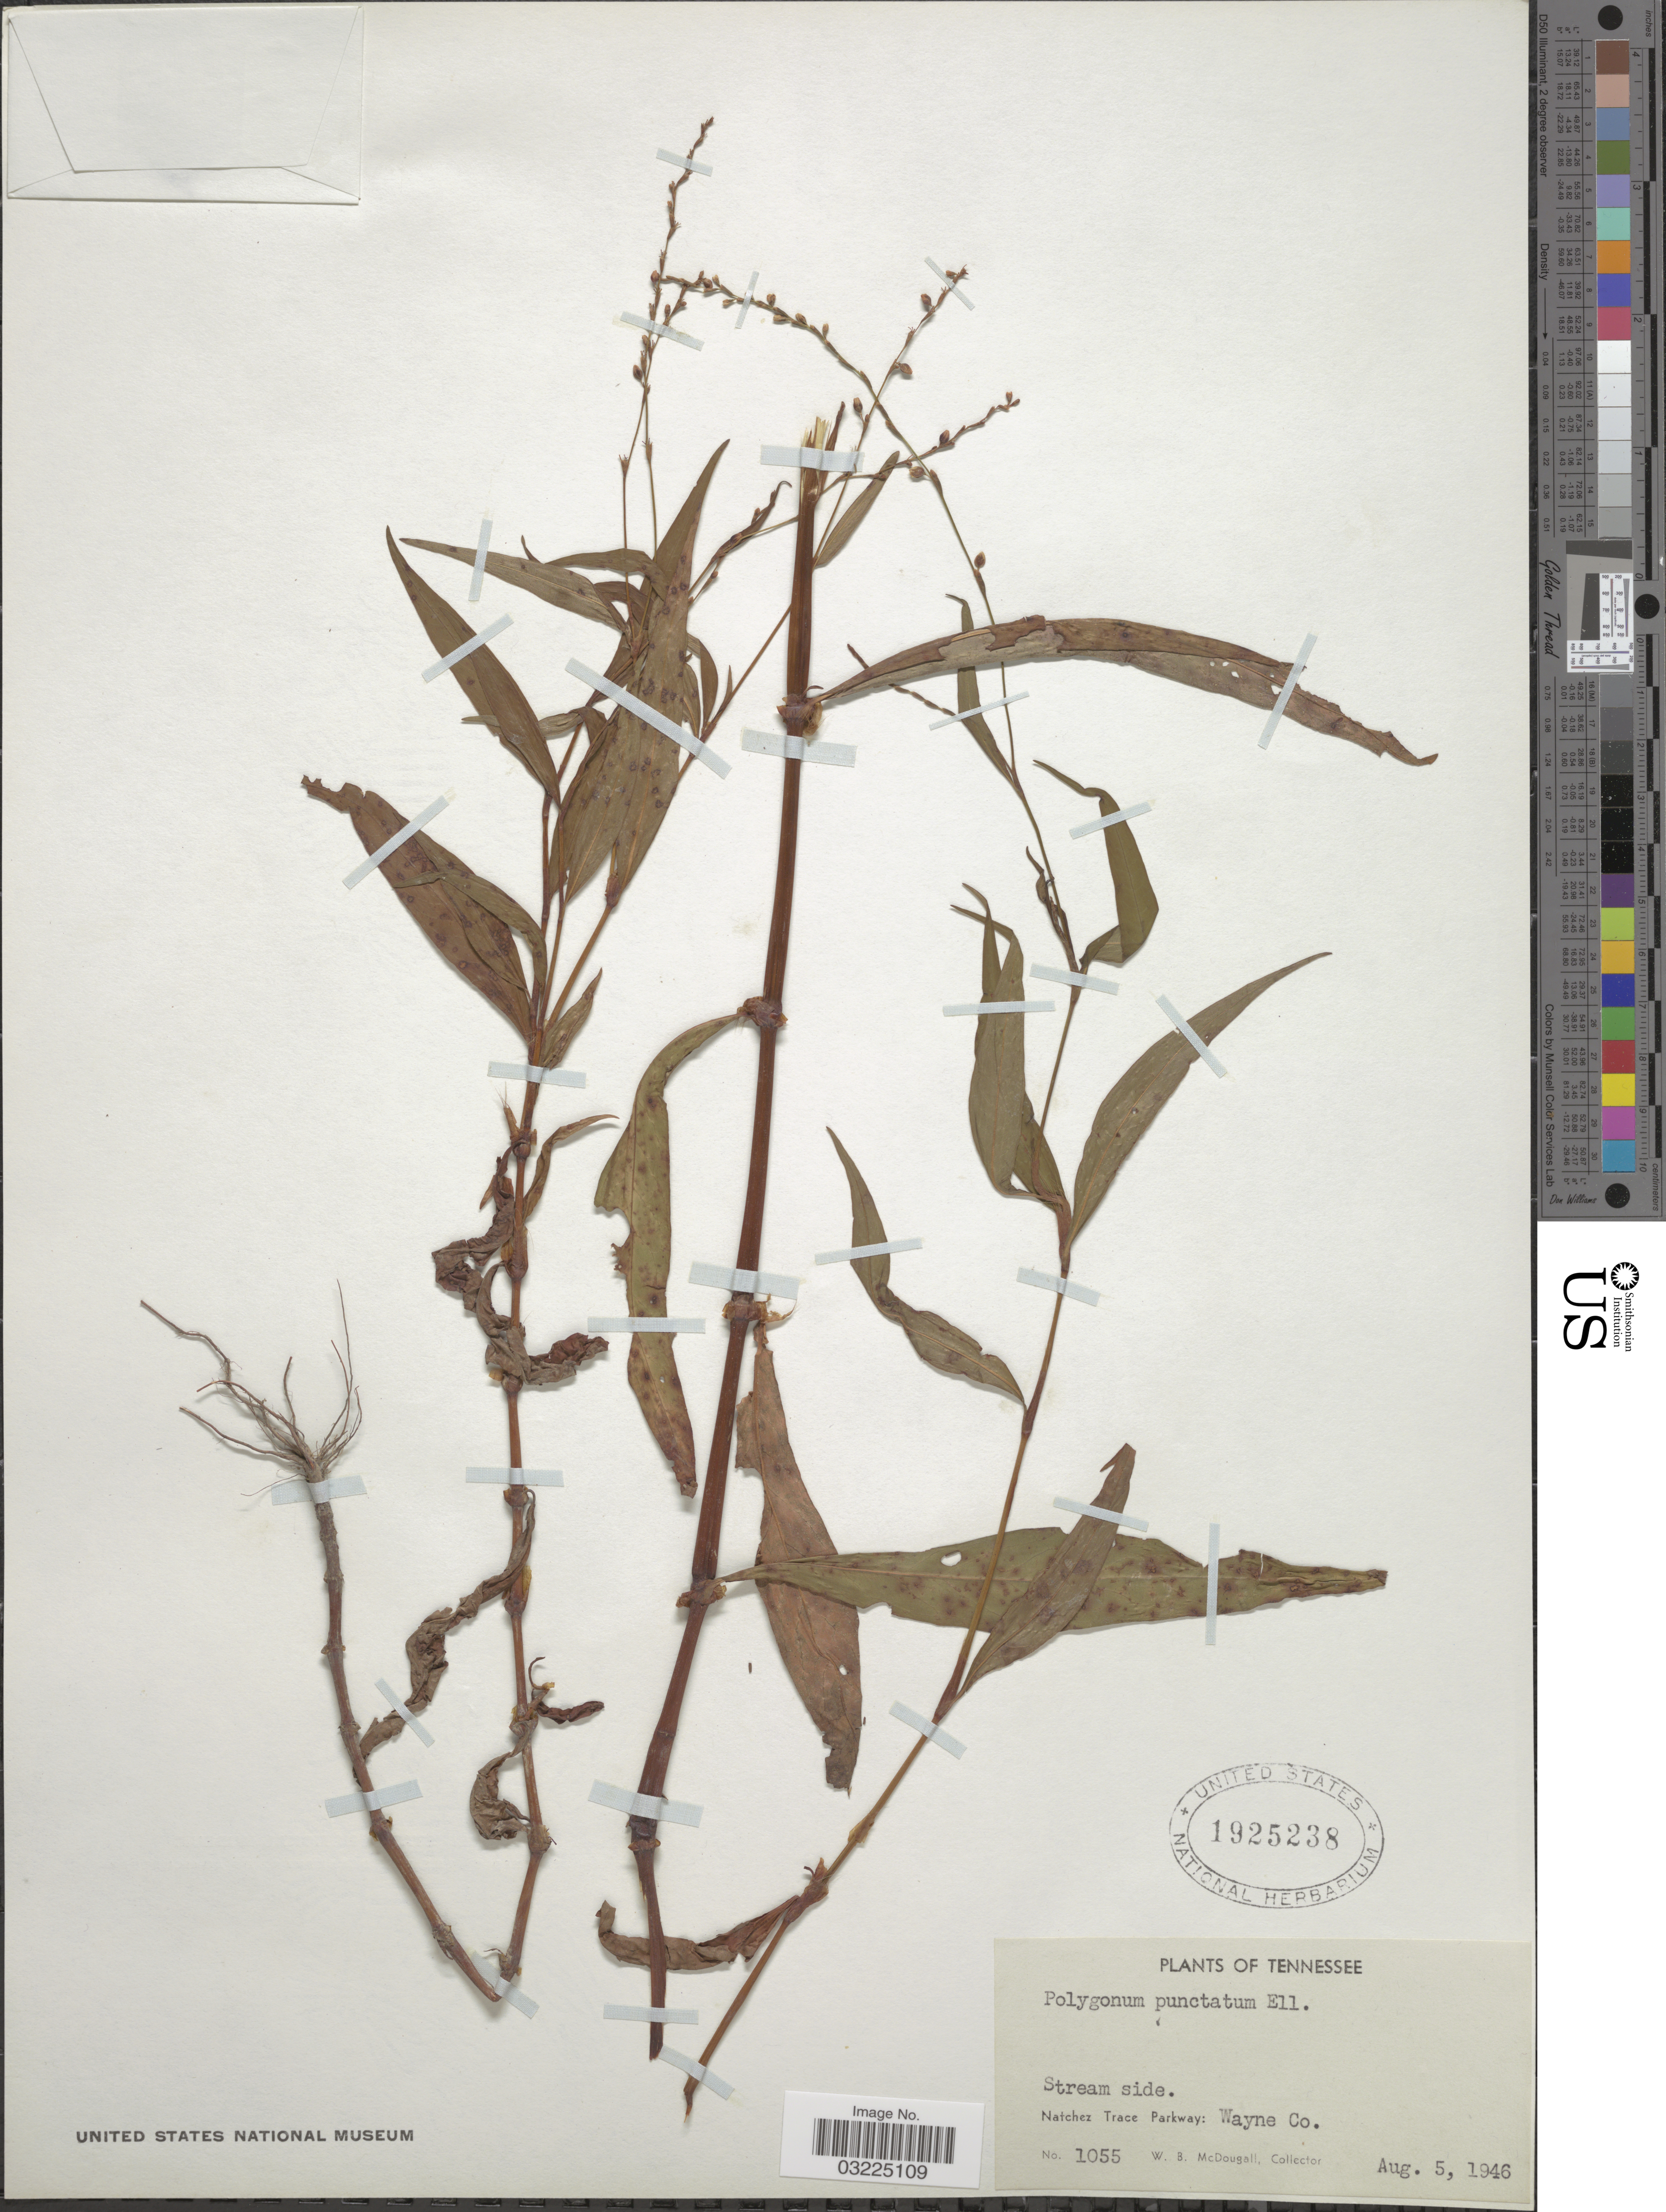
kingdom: Plantae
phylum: Tracheophyta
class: Magnoliopsida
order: Caryophyllales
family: Polygonaceae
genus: Persicaria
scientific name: Persicaria punctata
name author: (Elliott) Small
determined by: Atha, D. E.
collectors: W. B. McDougall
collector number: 1055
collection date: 1946-08-05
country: United States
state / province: Tennessee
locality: Natchez Trace Parkway: Wayne Co.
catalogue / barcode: US 1925238